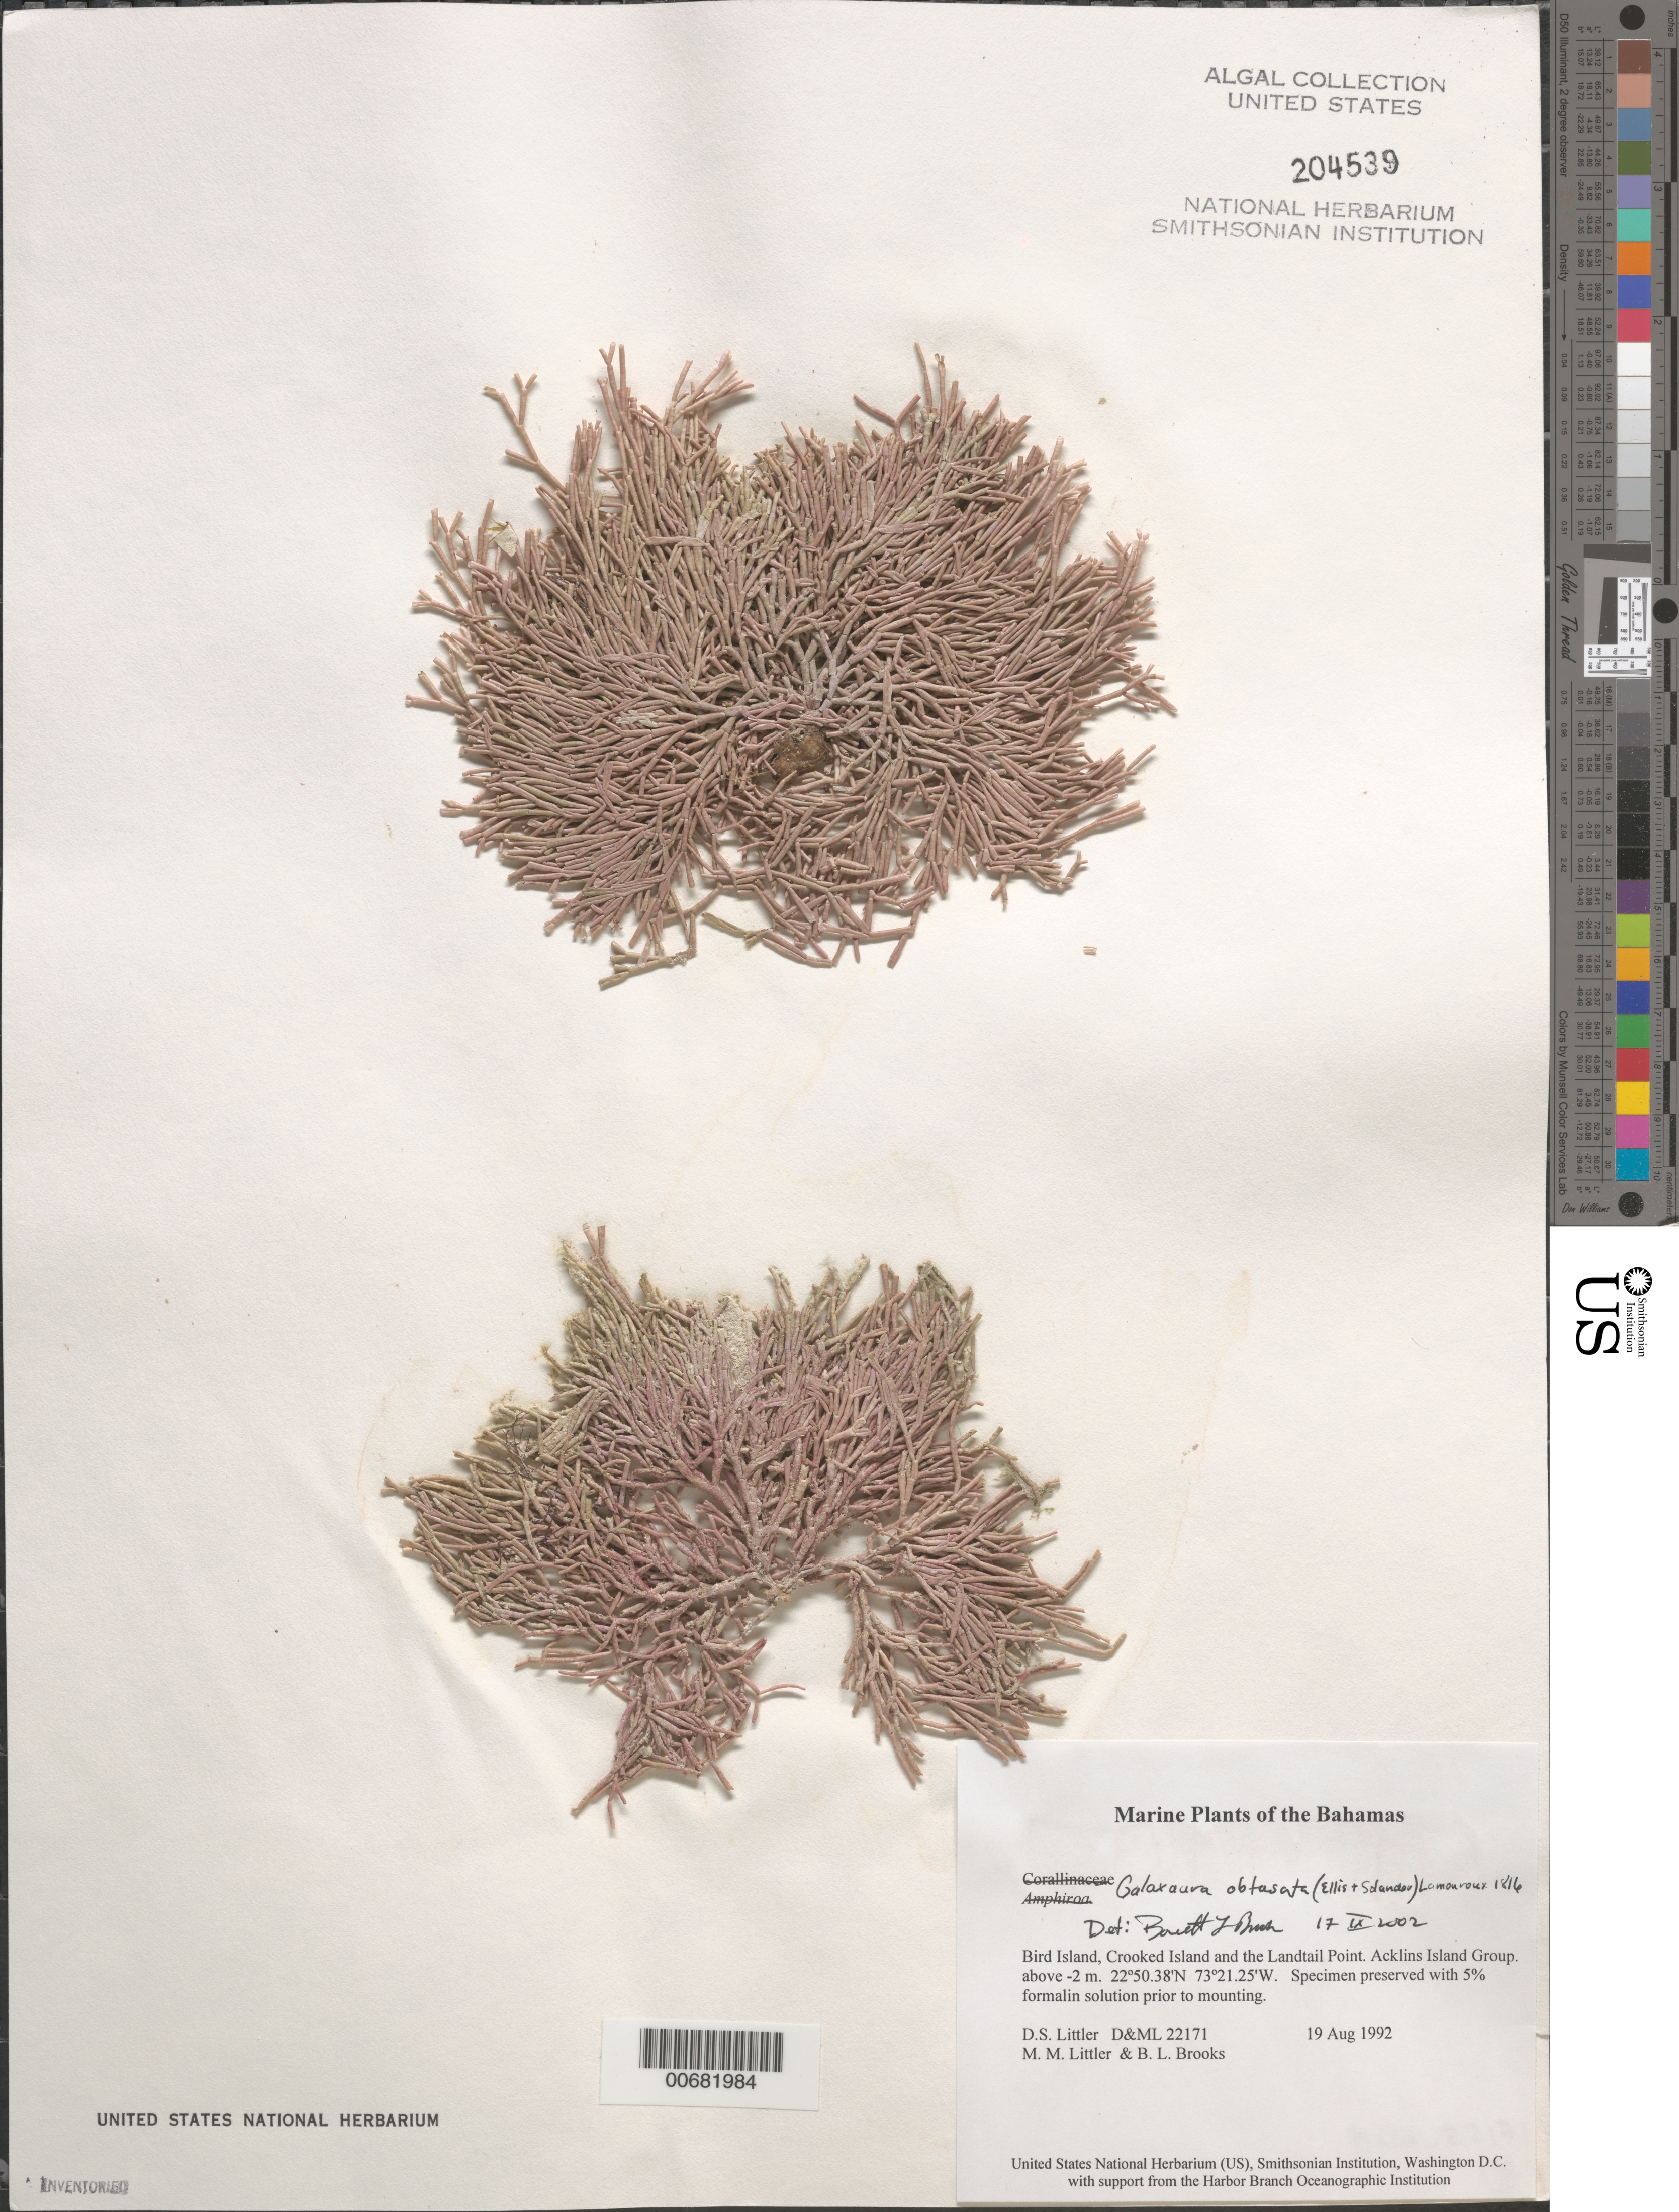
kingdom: Plantae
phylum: Rhodophyta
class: Florideophyceae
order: Nemaliales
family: Galaxauraceae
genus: Dichotomaria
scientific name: Dichotomaria obtusata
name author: (Ellis & Sol.) Lam.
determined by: Algae name updating Project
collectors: D. S. Littler, M. M. Littler & B. Brooks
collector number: D&ML 22171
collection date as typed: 19 Aug 1992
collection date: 1992-08-19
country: Bahamas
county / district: Acklins District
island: Bird Island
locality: And Crooked Island and Landtail Point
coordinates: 22 50.38' N, 73 21.25' W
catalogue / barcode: US 204539